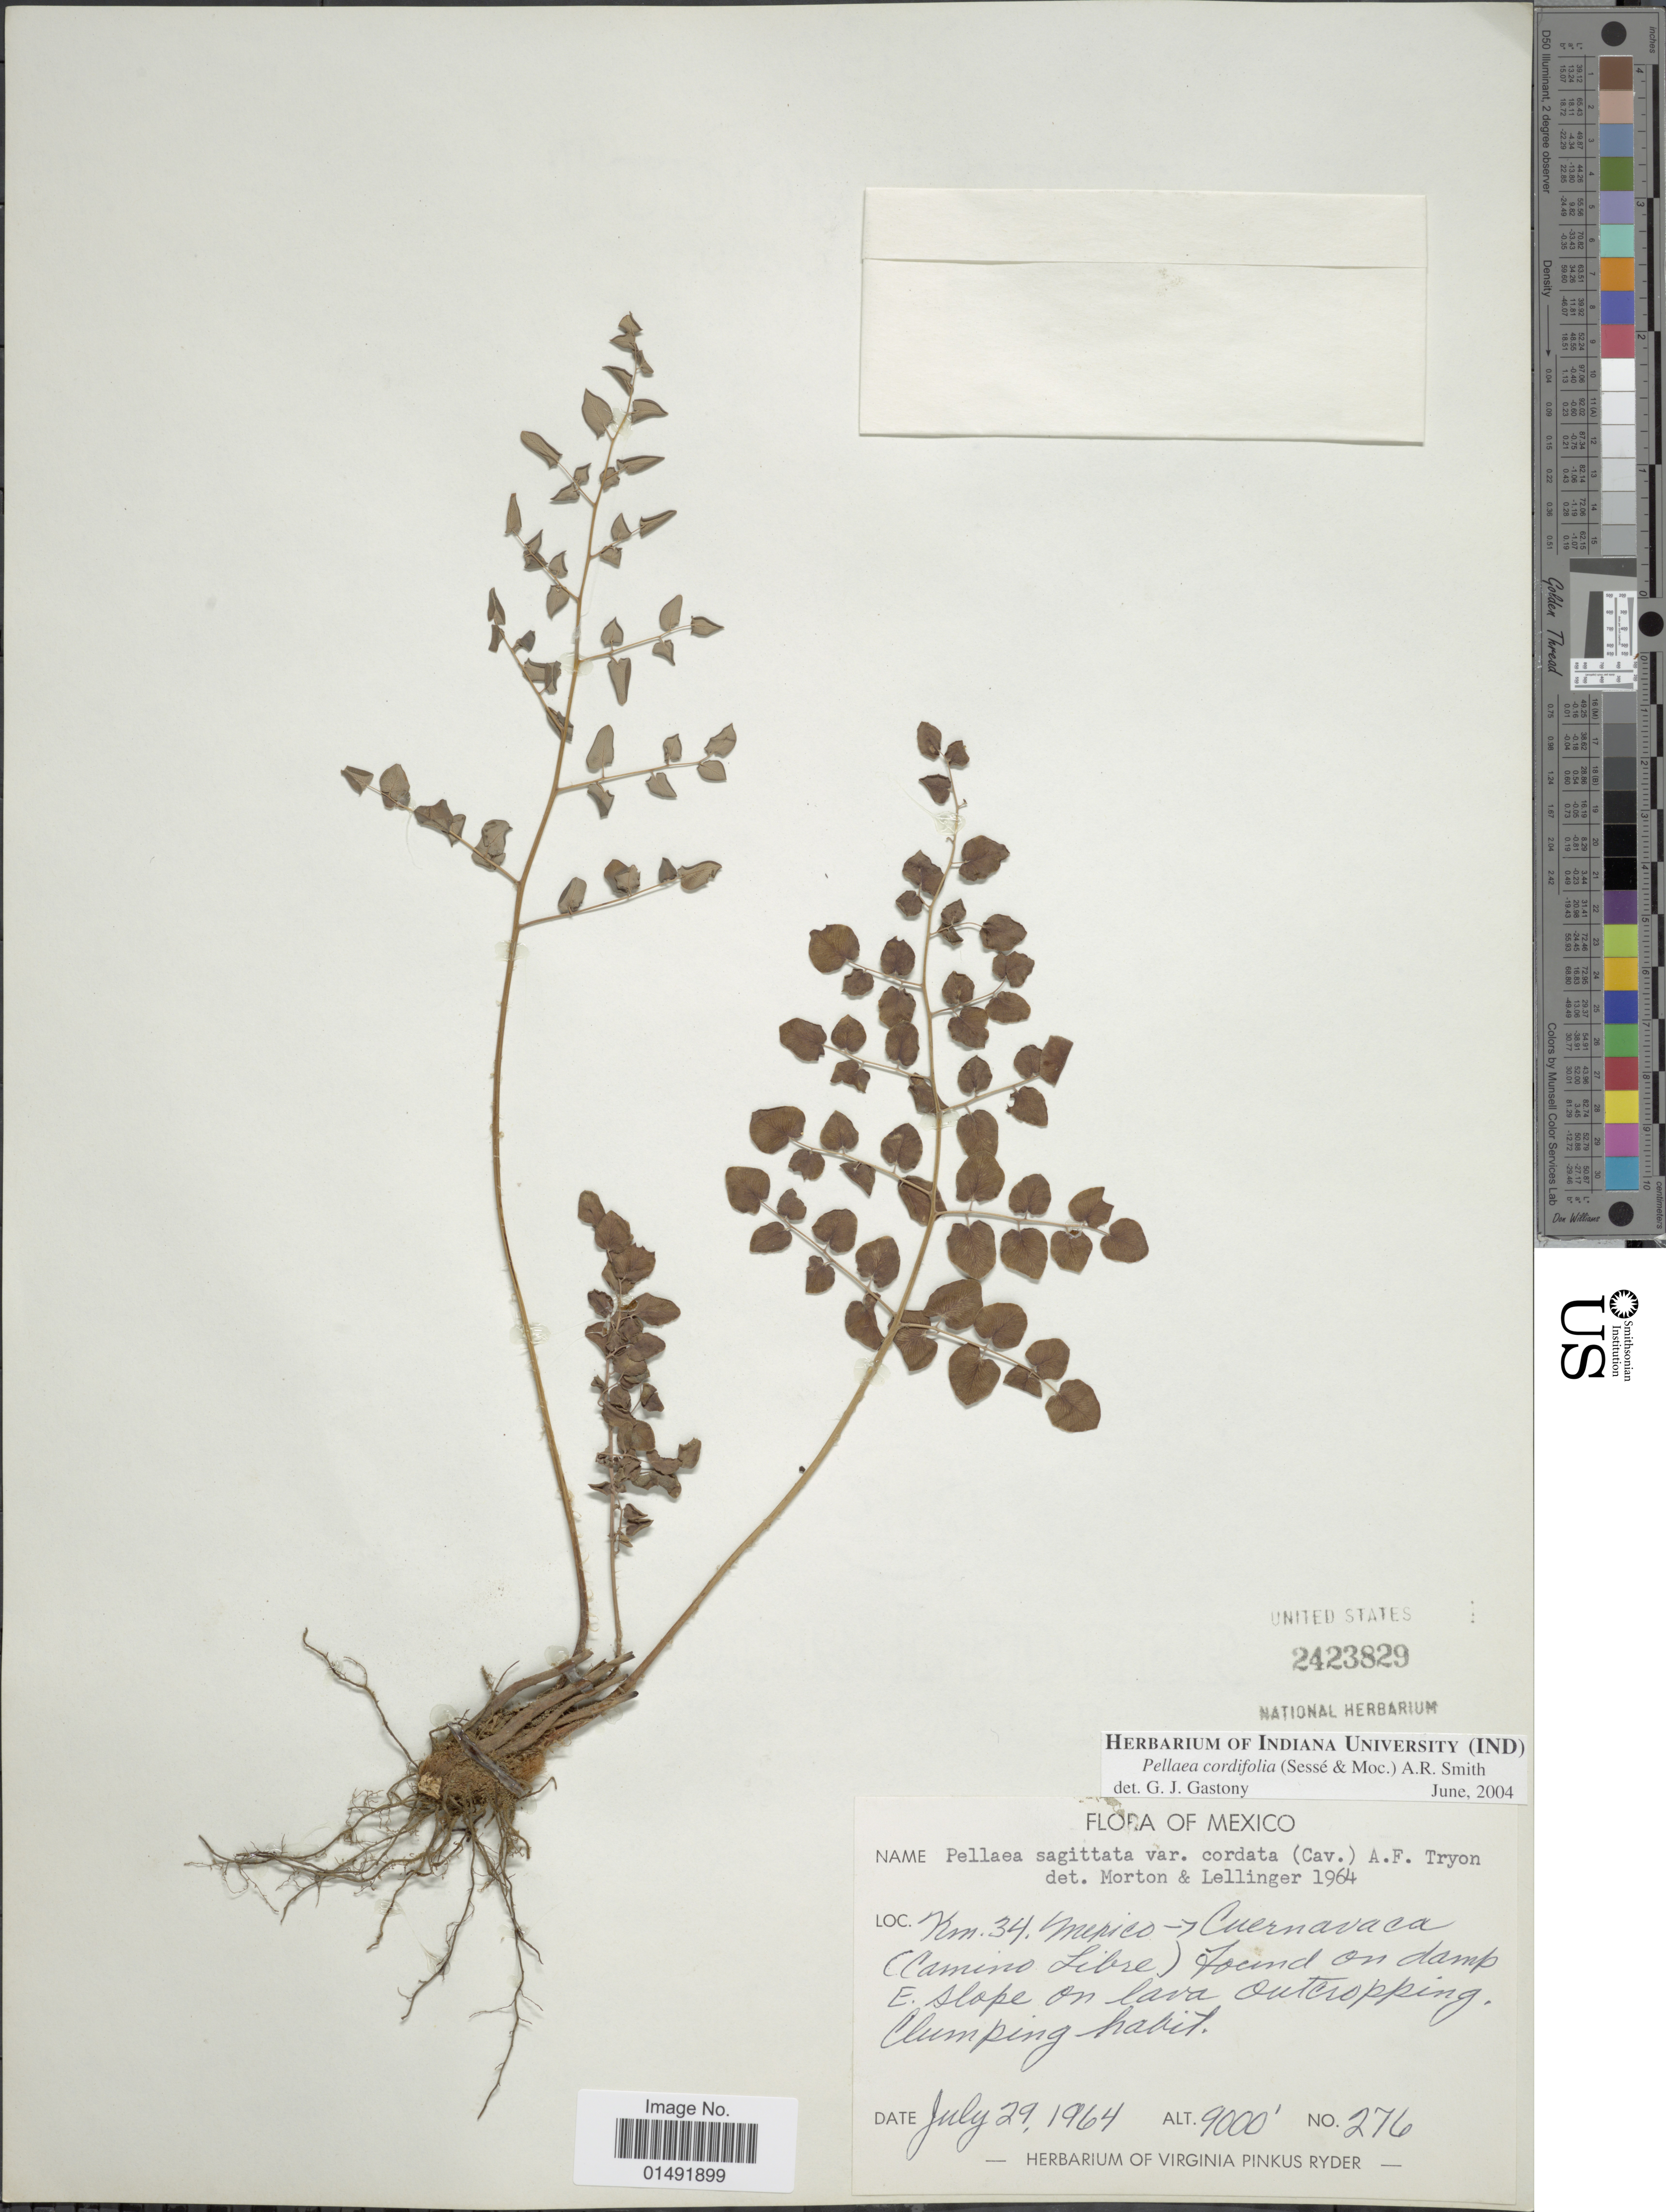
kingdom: Plantae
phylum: Tracheophyta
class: Polypodiopsida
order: Polypodiales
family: Pteridaceae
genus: Pellaea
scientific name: Pellaea cordifolia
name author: (Sessé) A.R. Sm.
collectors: ex herb. Virginia Pinkus Ryder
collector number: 276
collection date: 1964-07-29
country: Mexico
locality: Cuernavaca (Camino Libre) found on damp E. slope on lava outcropping. Clumping habit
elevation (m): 2743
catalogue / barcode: US 2423829